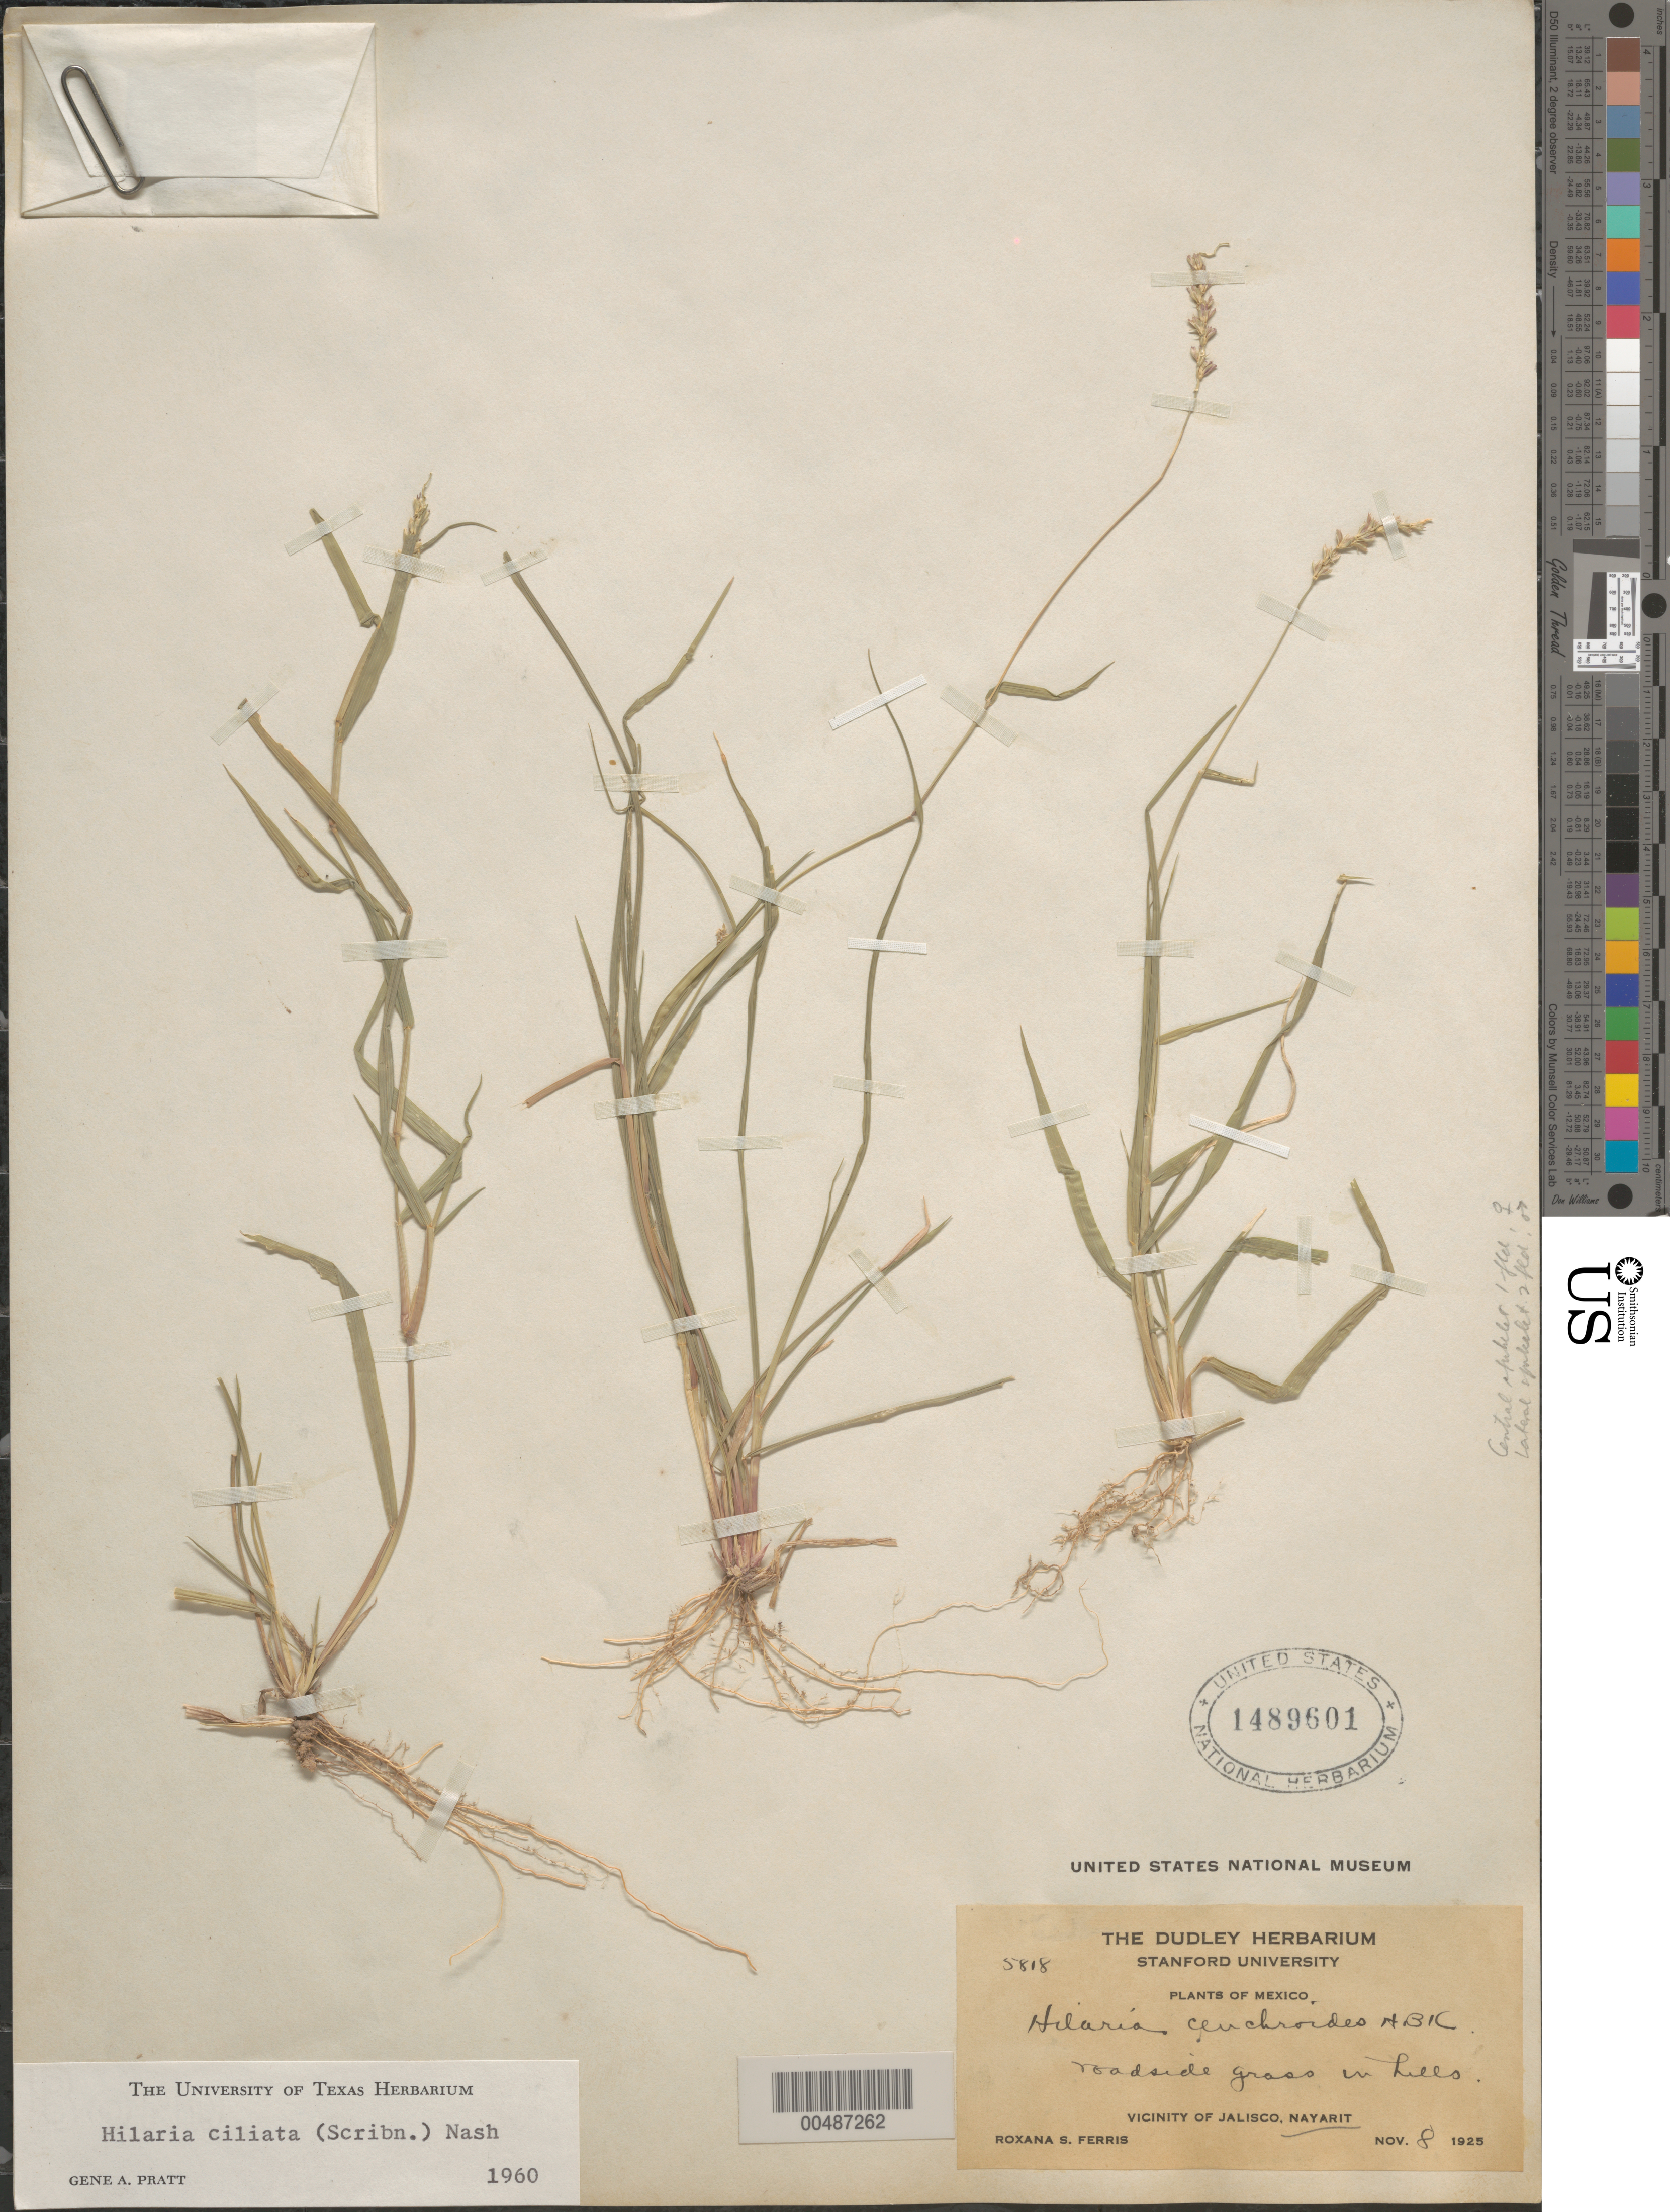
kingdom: Plantae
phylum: Tracheophyta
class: Liliopsida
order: Poales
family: Poaceae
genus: Hilaria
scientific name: Hilaria ciliata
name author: (Scribn.) Nash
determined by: Pratt, G. A.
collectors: R. S. Ferris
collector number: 5818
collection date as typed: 8 Nov 1925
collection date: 1925-11-08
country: Mexico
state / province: Nayarit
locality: Vicinity of Jalisco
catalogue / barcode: US 1489601